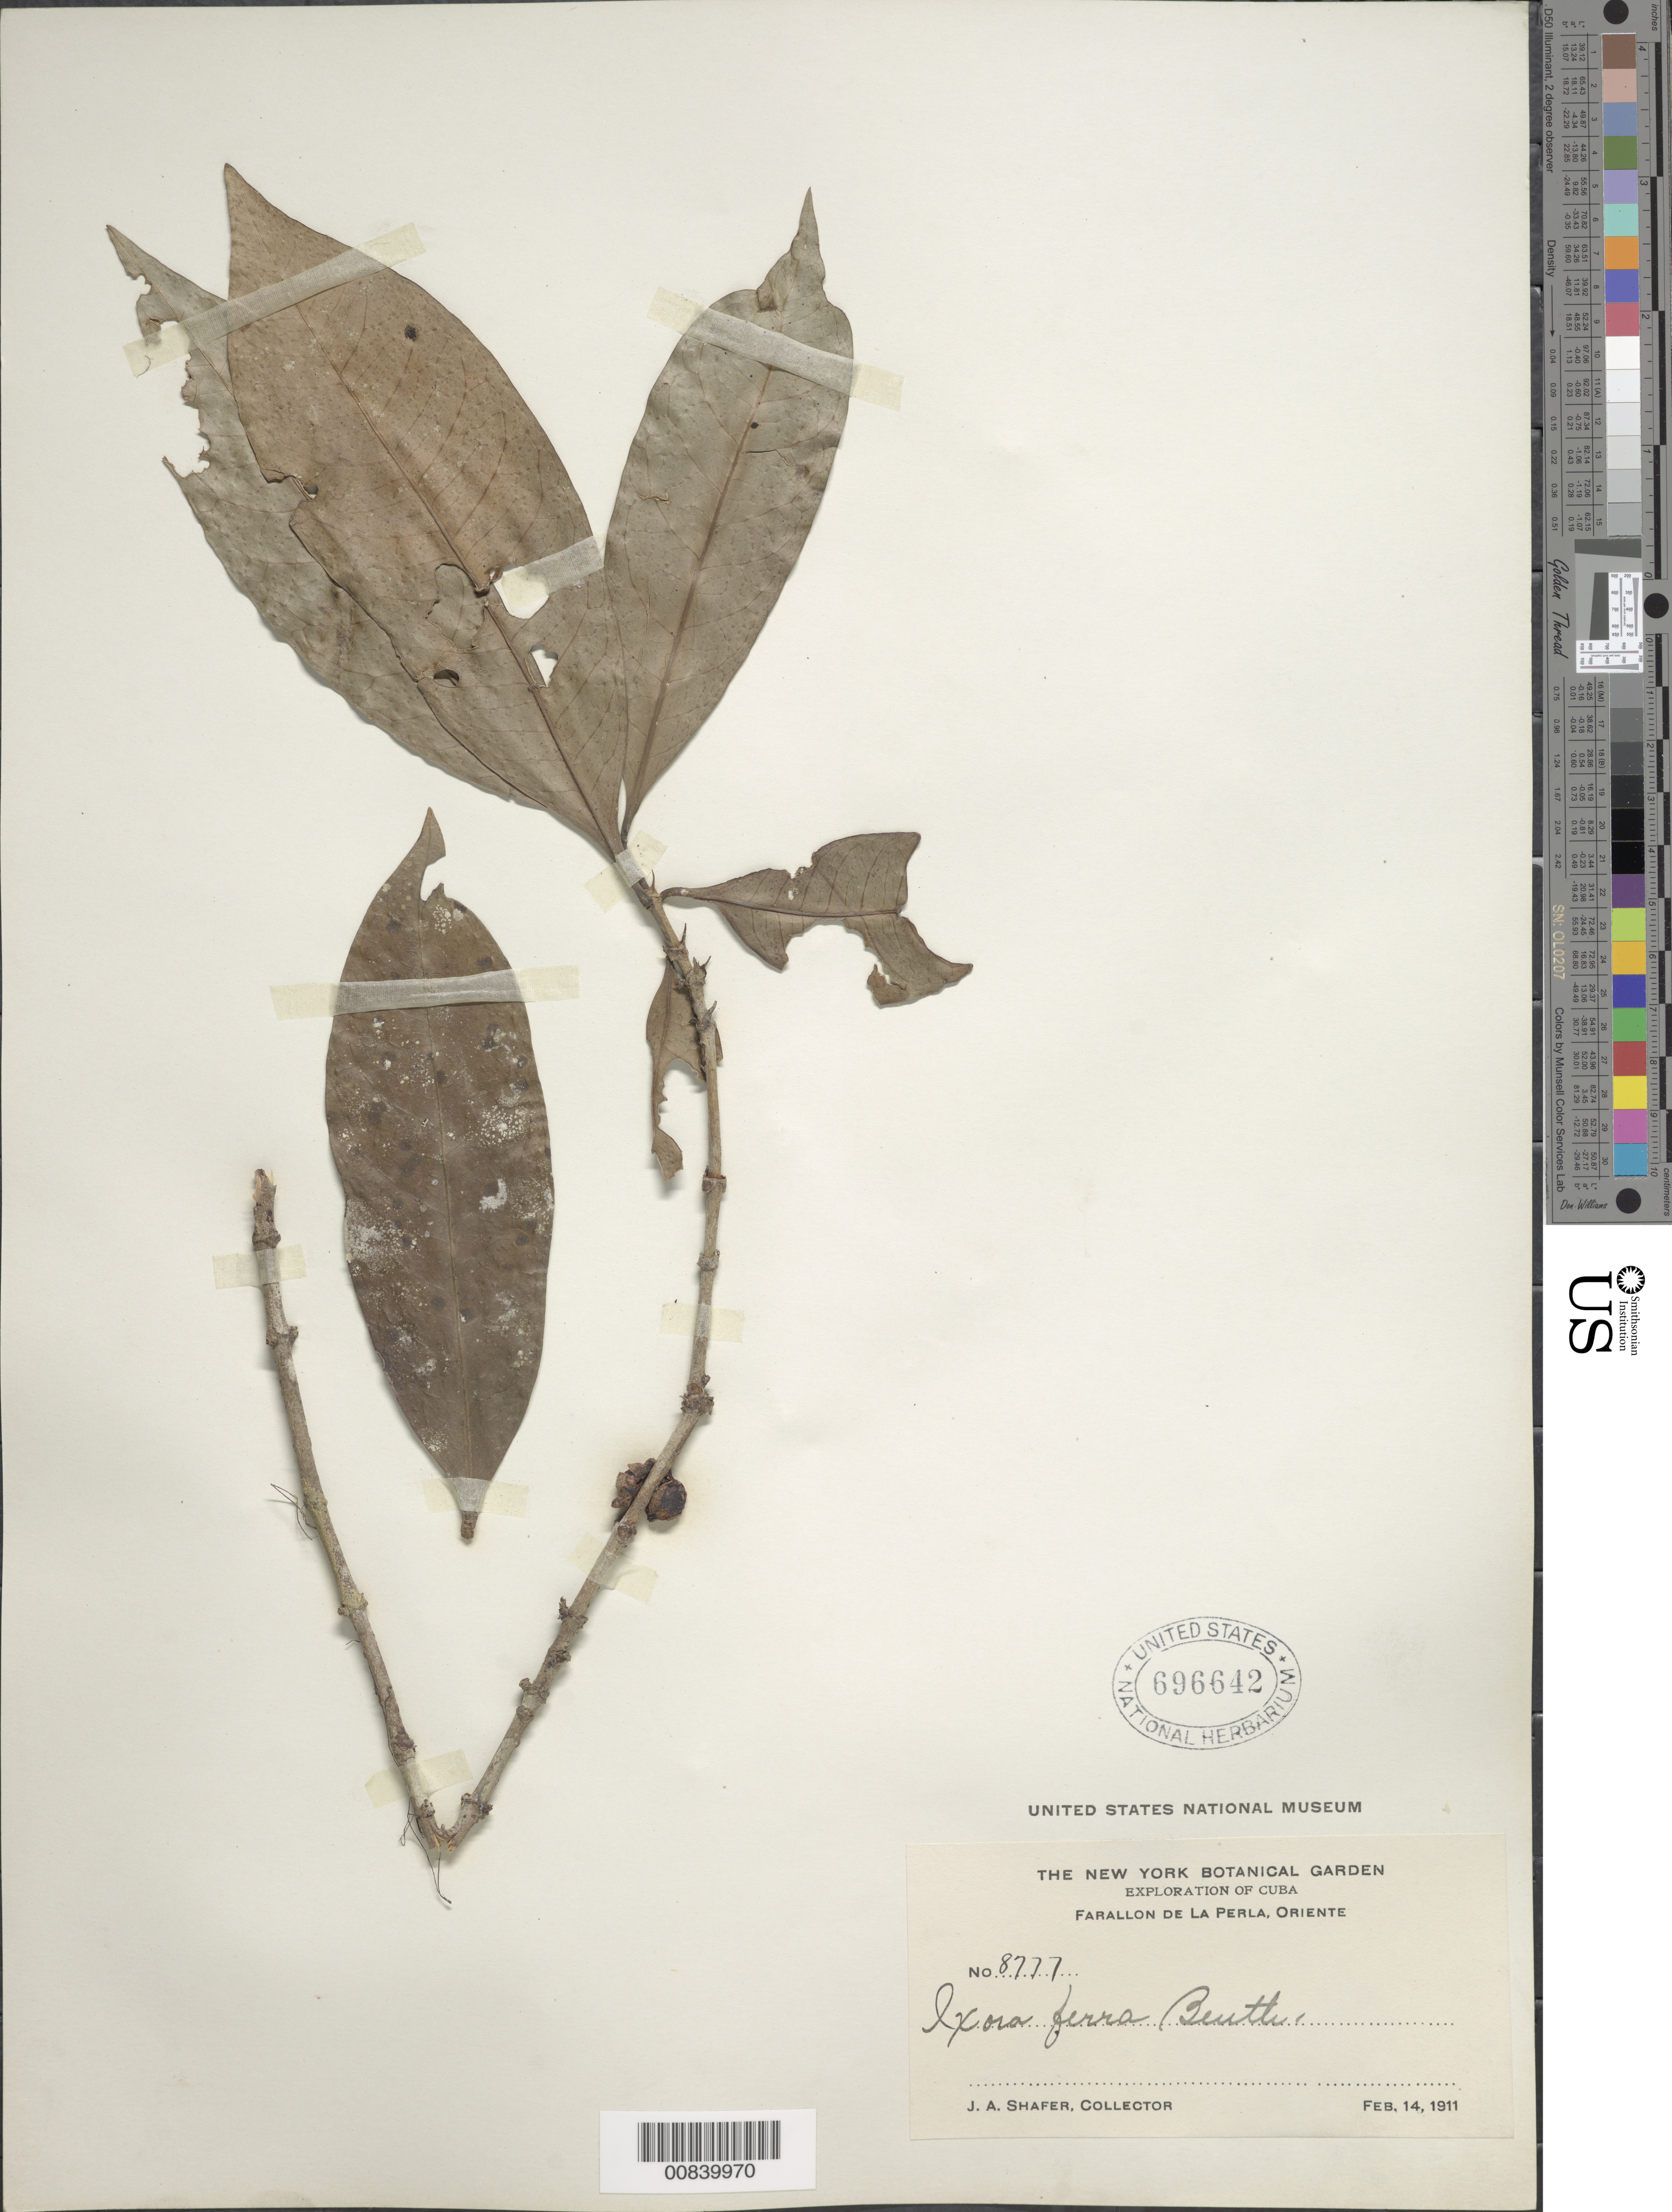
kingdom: Plantae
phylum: Tracheophyta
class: Magnoliopsida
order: Gentianales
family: Rubiaceae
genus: Ixora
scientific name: Ixora ferrea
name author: (Jacq.) Benth.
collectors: J. A. Shafer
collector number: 8777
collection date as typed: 14 Feb 1911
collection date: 1911-02-14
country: Cuba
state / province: Oriente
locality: Farallon de la Perla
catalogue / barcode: US 696642